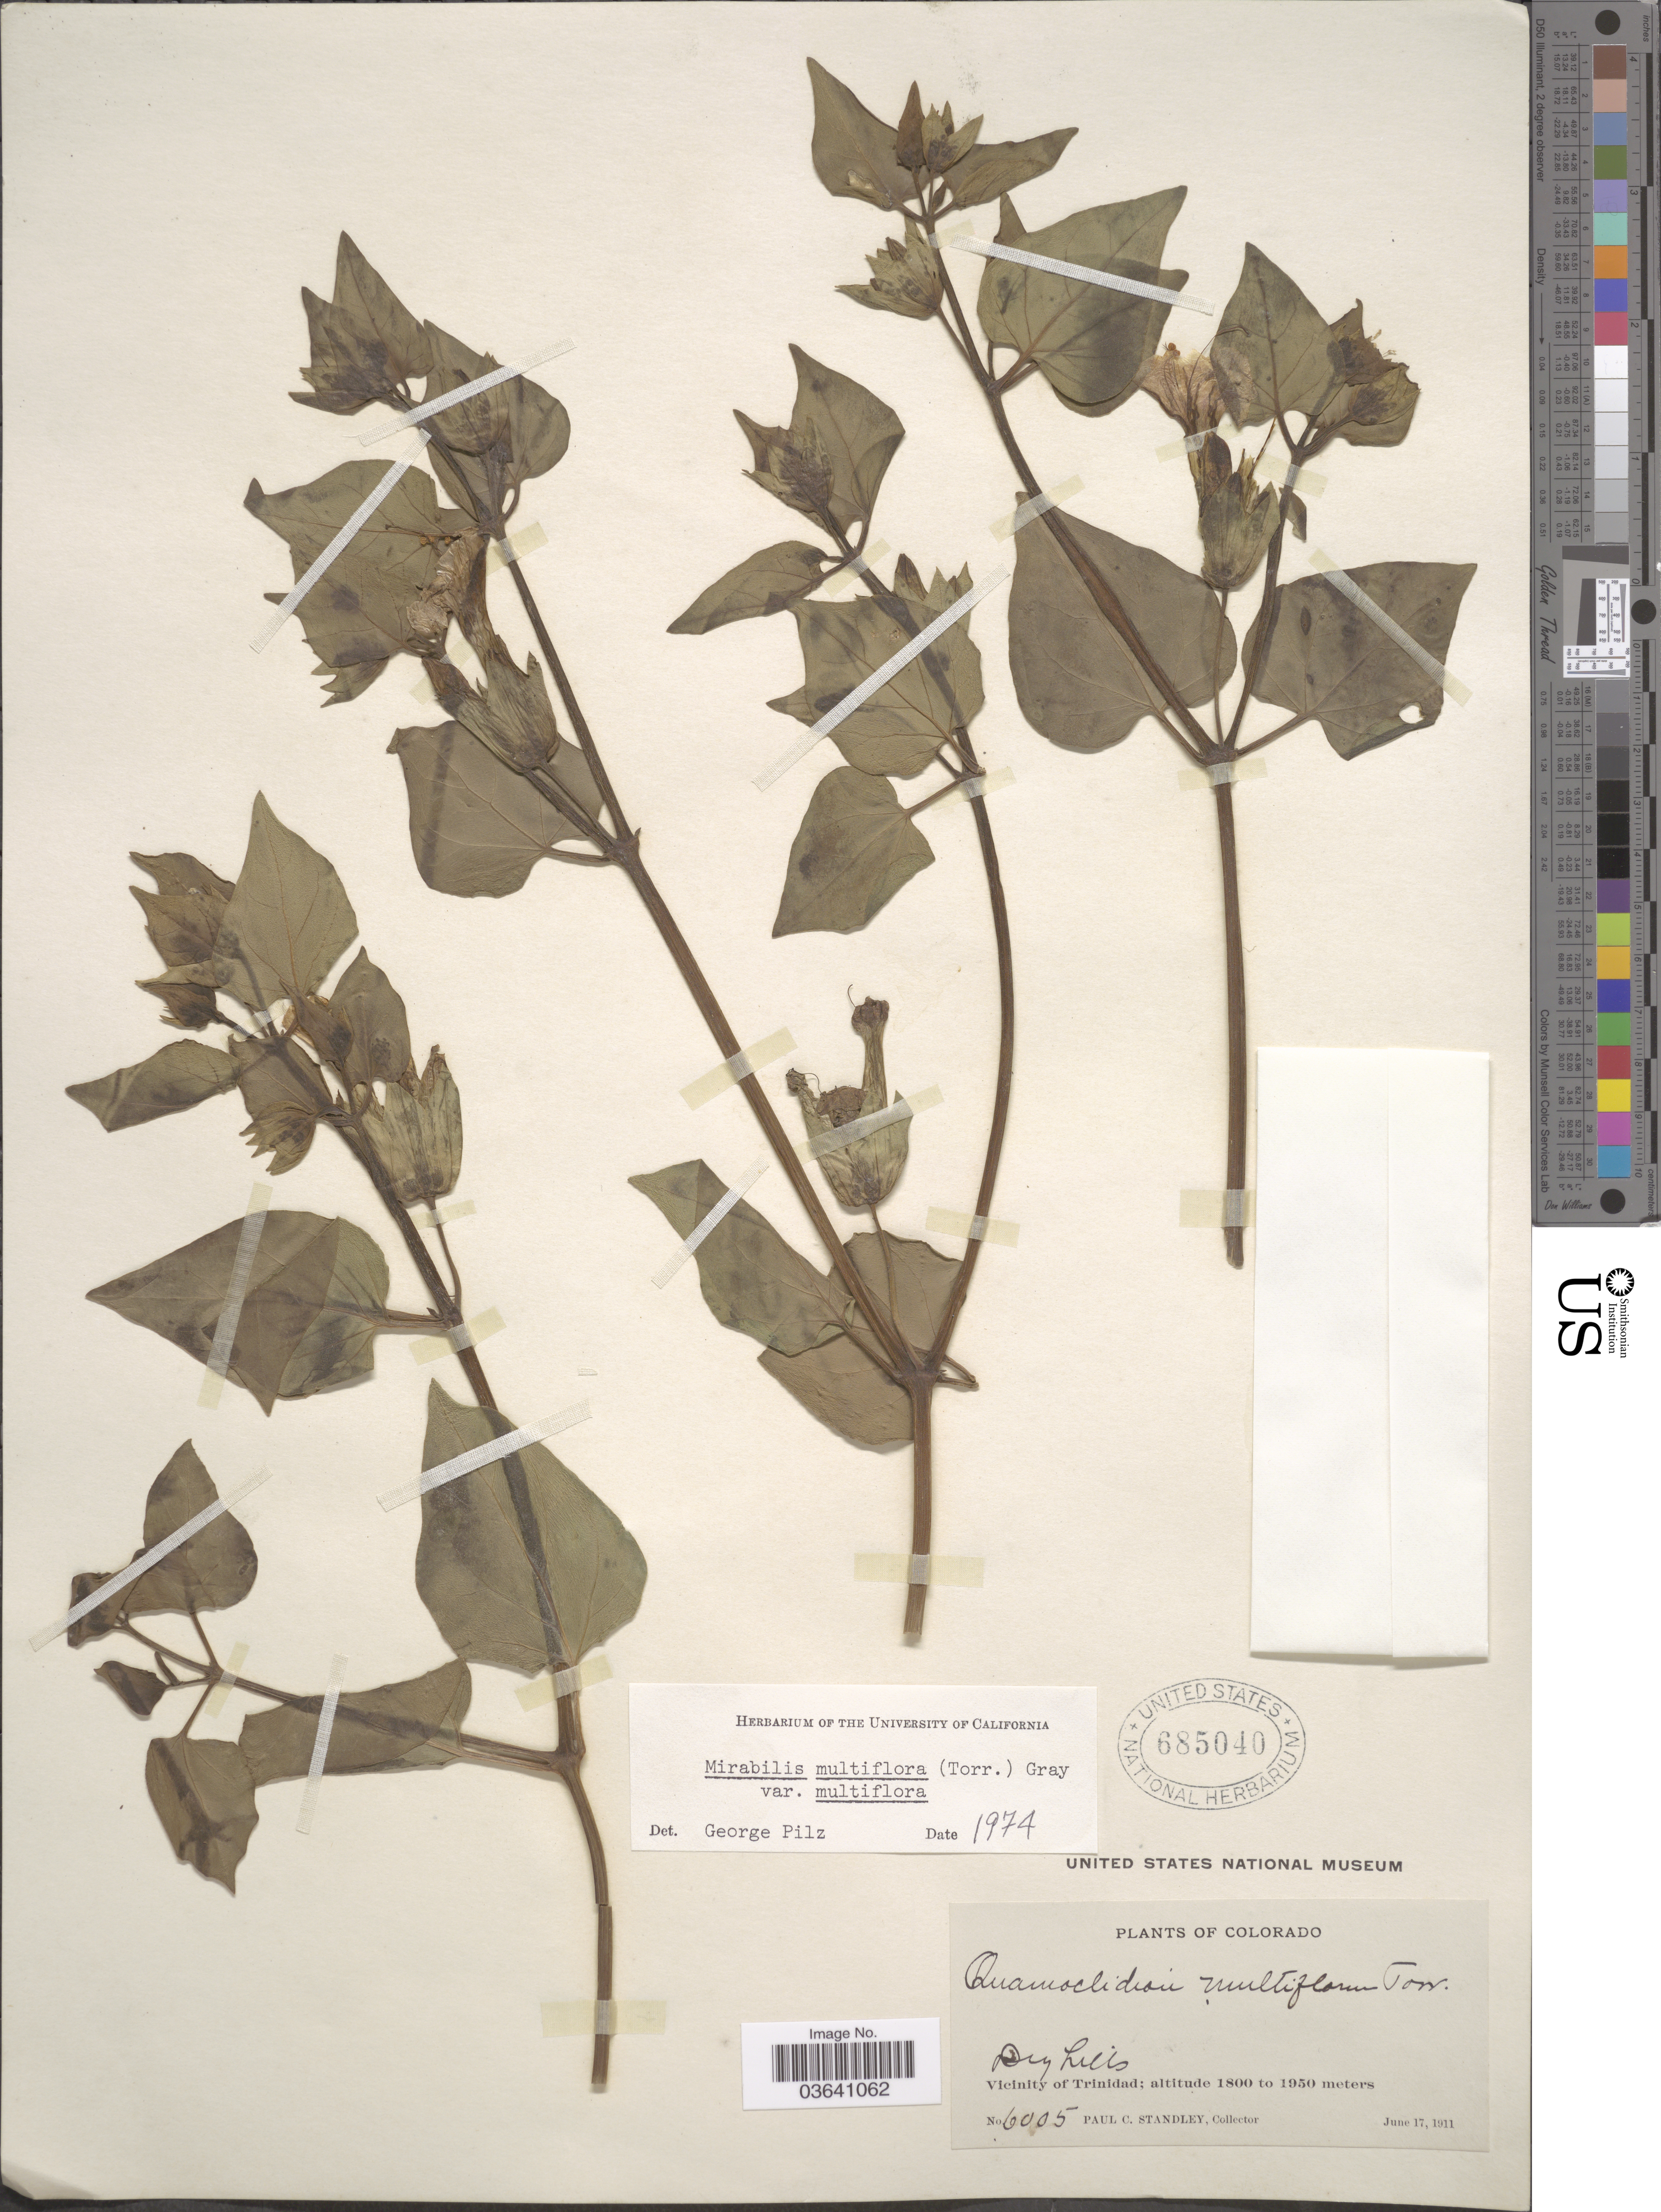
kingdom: Plantae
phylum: Tracheophyta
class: Magnoliopsida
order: Caryophyllales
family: Nyctaginaceae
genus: Mirabilis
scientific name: Mirabilis multiflora var. multiflora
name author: (Torr.) A. Gray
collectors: P. C. Standley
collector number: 6005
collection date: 1911-06-17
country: United States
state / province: Colorado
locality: Vicinity of Trinidad.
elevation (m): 1800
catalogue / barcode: US 685040